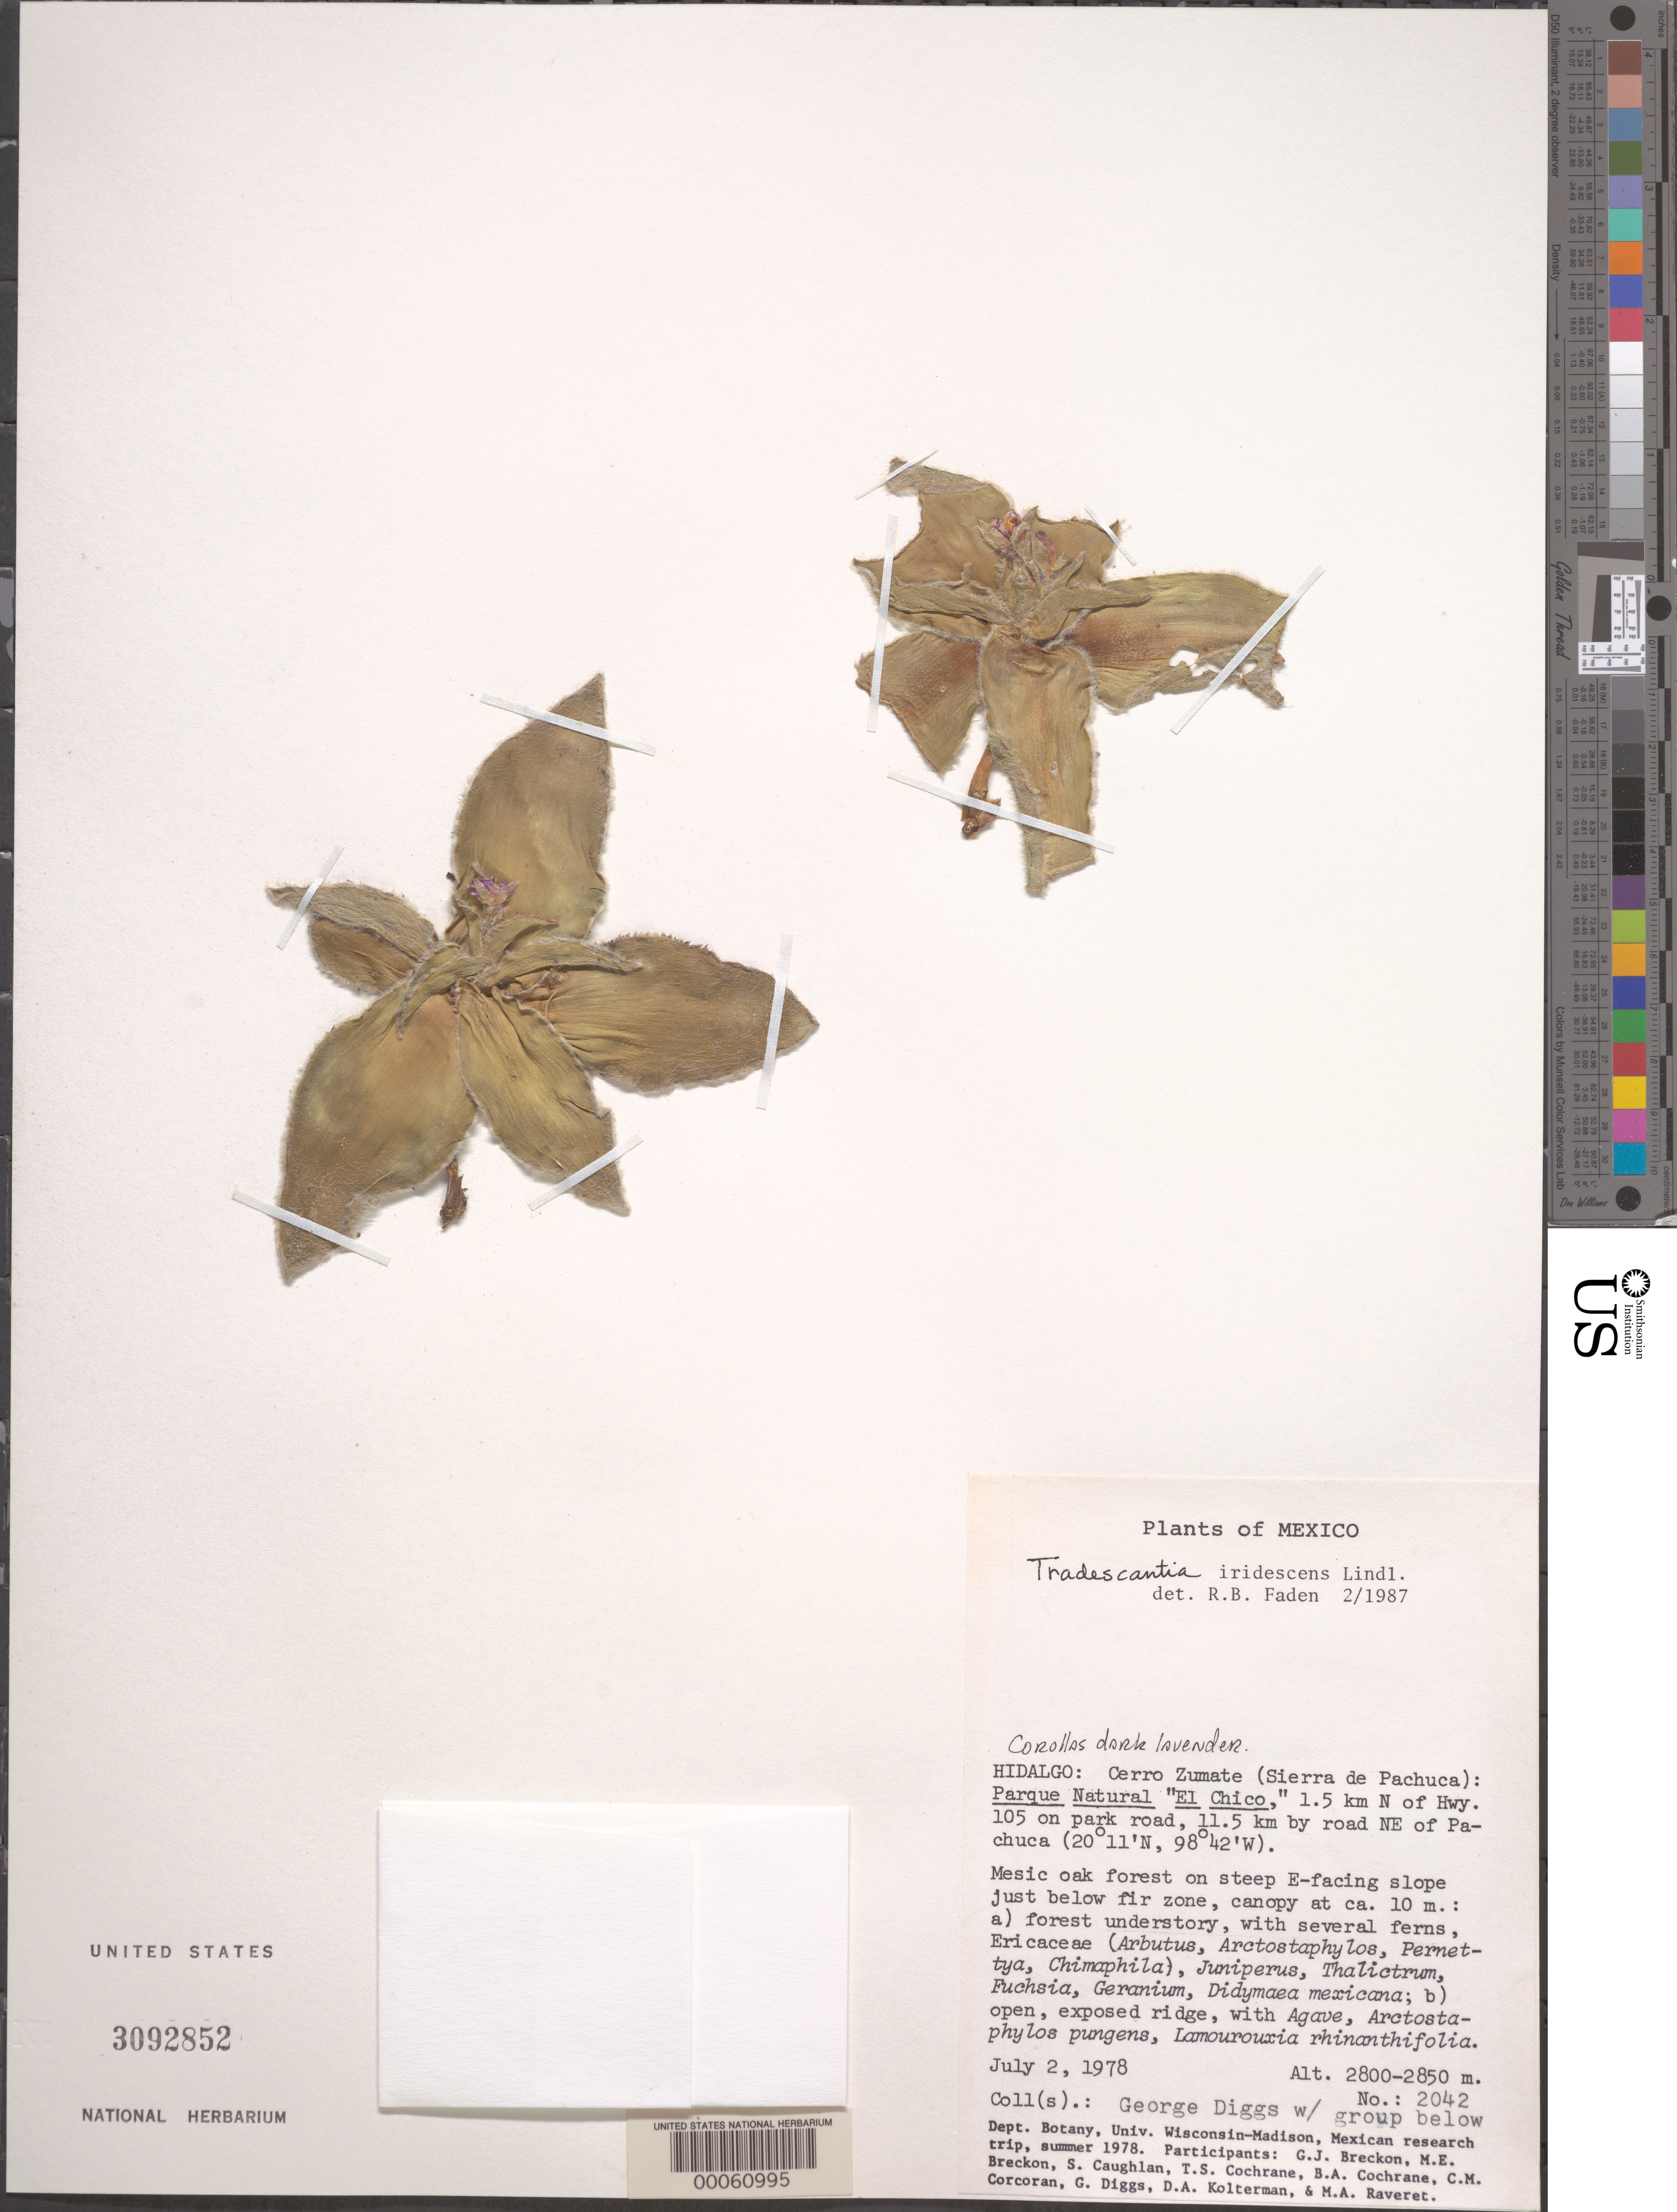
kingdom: Plantae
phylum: Tracheophyta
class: Liliopsida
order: Commelinales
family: Commelinaceae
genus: Tradescantia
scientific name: Tradescantia iridescens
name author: Lindl.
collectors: G. Diggs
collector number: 2042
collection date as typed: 02 Jul 1978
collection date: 1978-07-02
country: Mexico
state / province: Hidalgo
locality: Cerro Zumate (Sierra de Pachuca), Parque Natural "El Chico" 1.5 km. N of hwy 105 on park road., 11.5 km. NE of Pachuca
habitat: Mesic oak forest on steep e-facing slope just below fir zone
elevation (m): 2800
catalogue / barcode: US 3092852